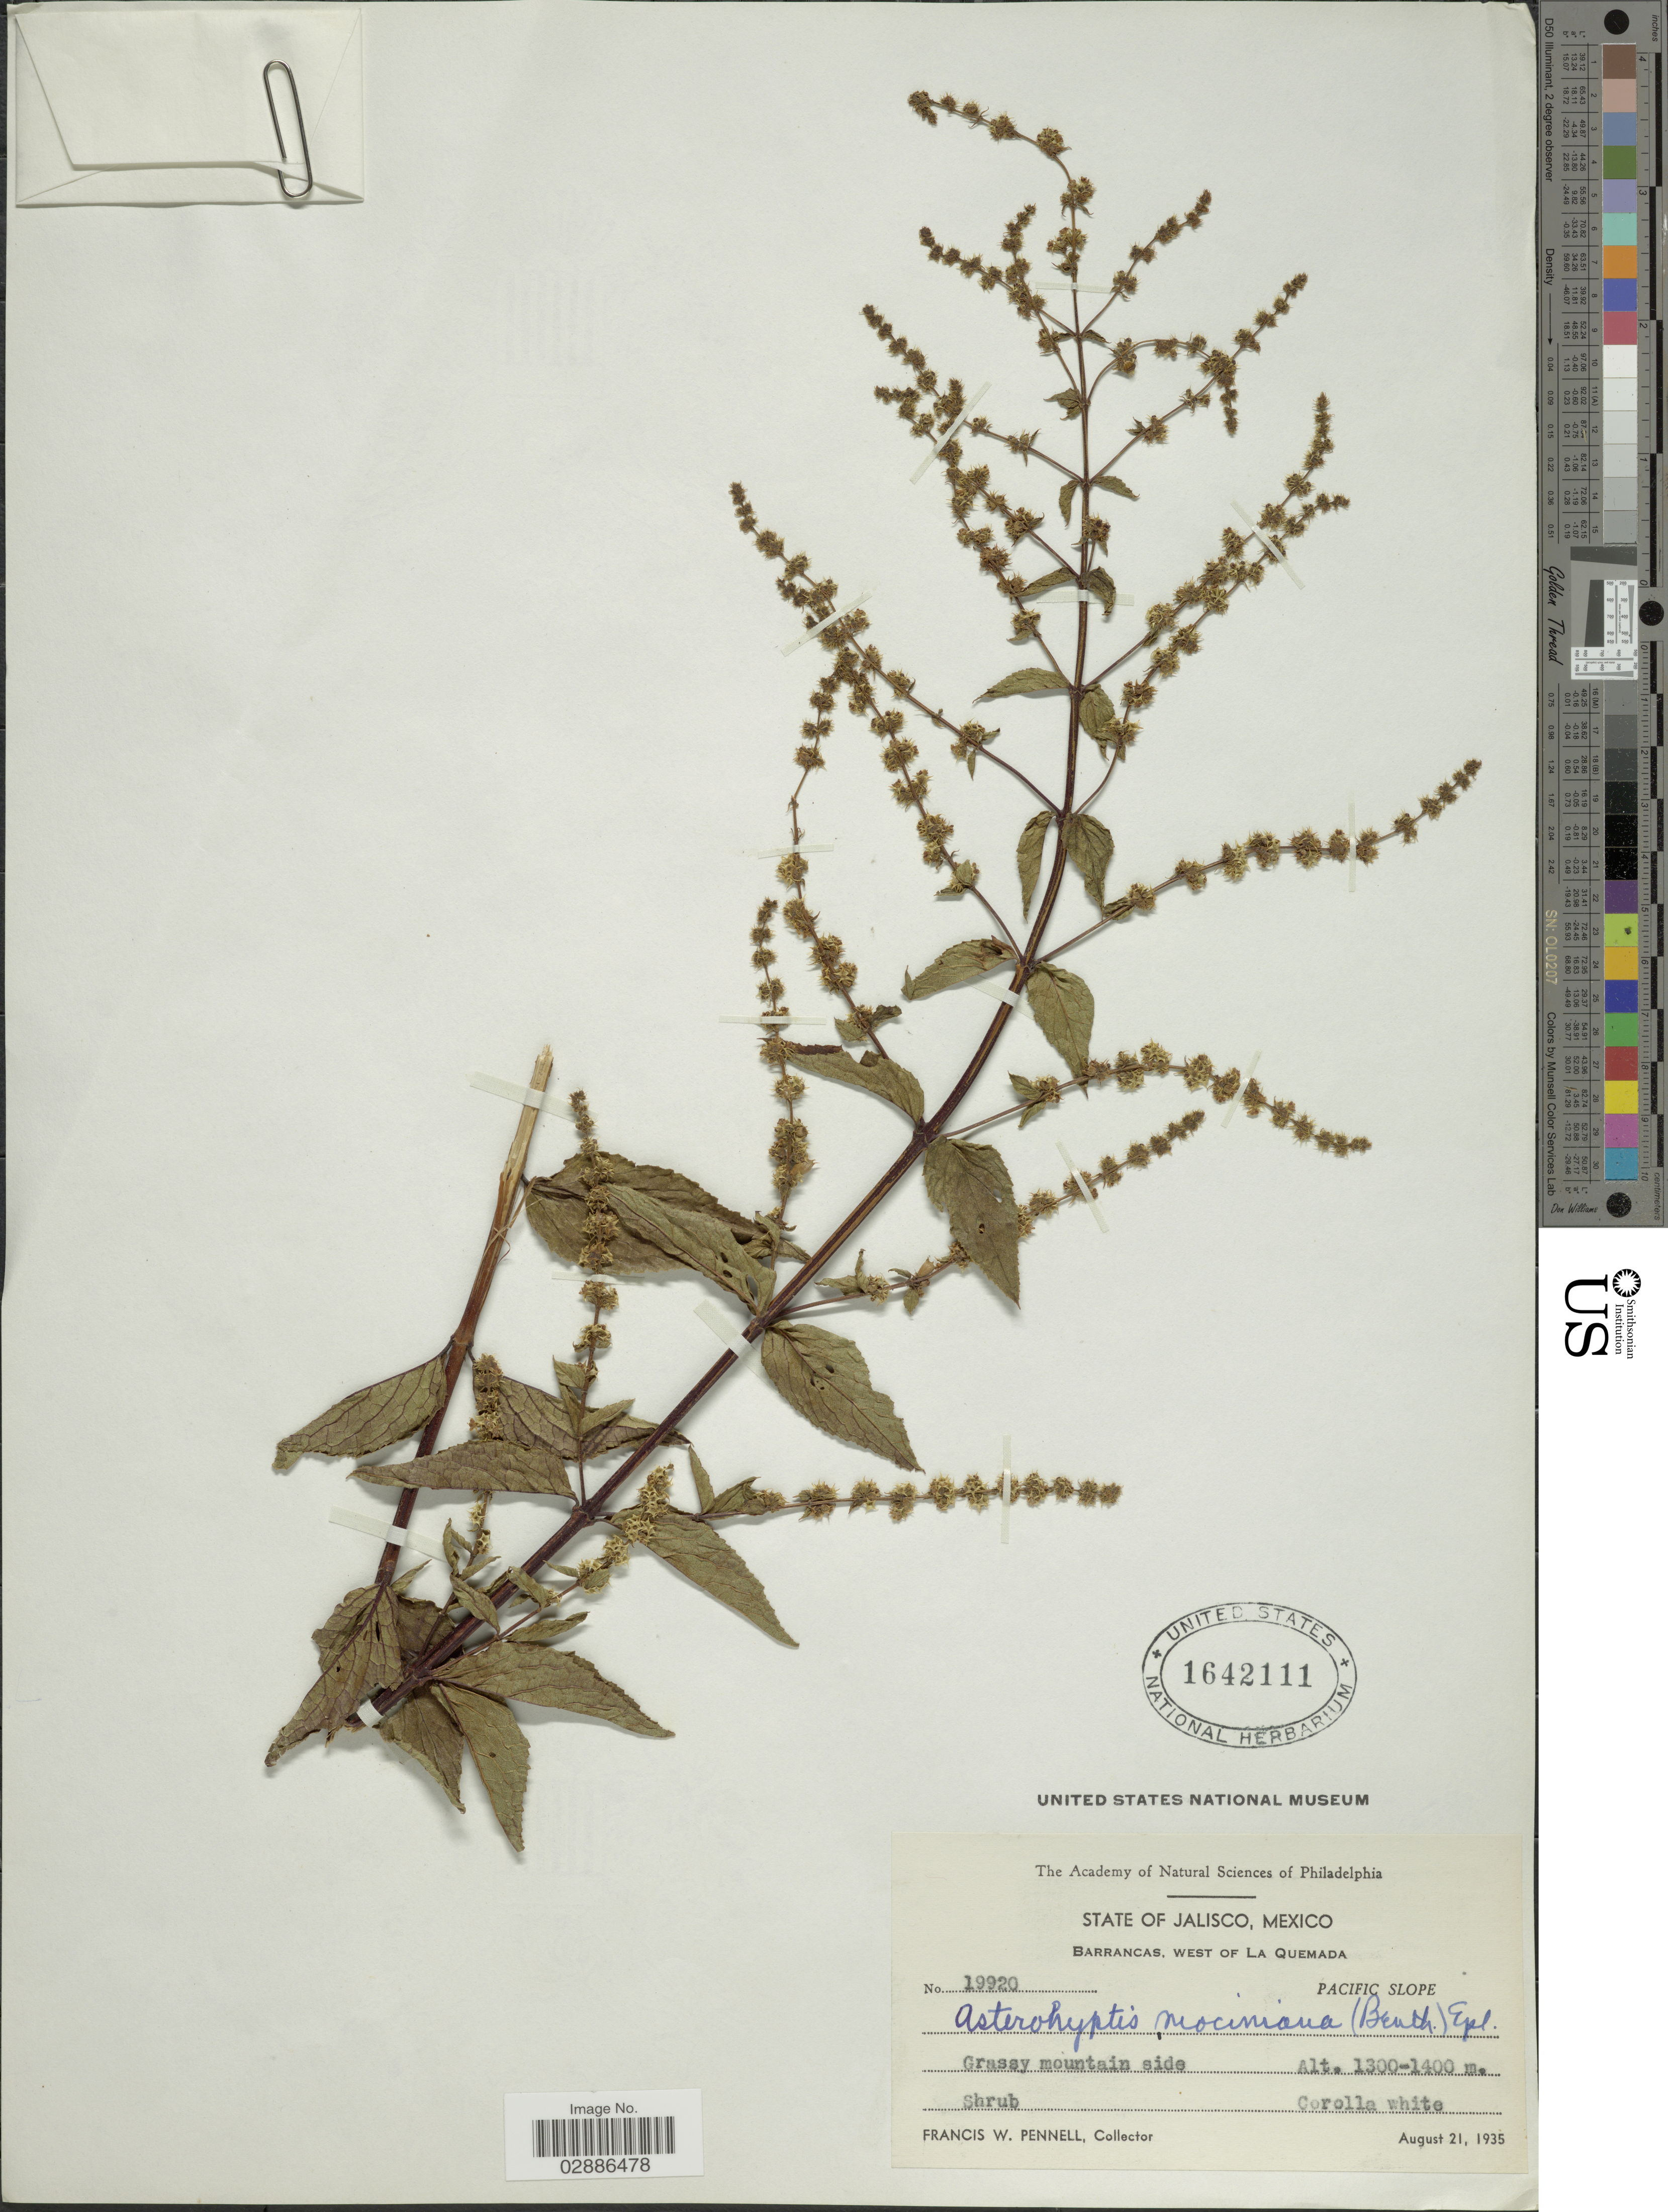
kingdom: Plantae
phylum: Tracheophyta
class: Magnoliopsida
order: Lamiales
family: Lamiaceae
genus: Asterohyptis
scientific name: Asterohyptis mociniana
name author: (Benth.) Epling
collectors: F. W. Pennell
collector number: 19920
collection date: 1935-08-21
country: Mexico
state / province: Jalisco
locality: State of Jalisco, Mexico, Barrancas, West of La Quemada, Pacific Slope.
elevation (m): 1300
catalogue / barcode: US 1642111